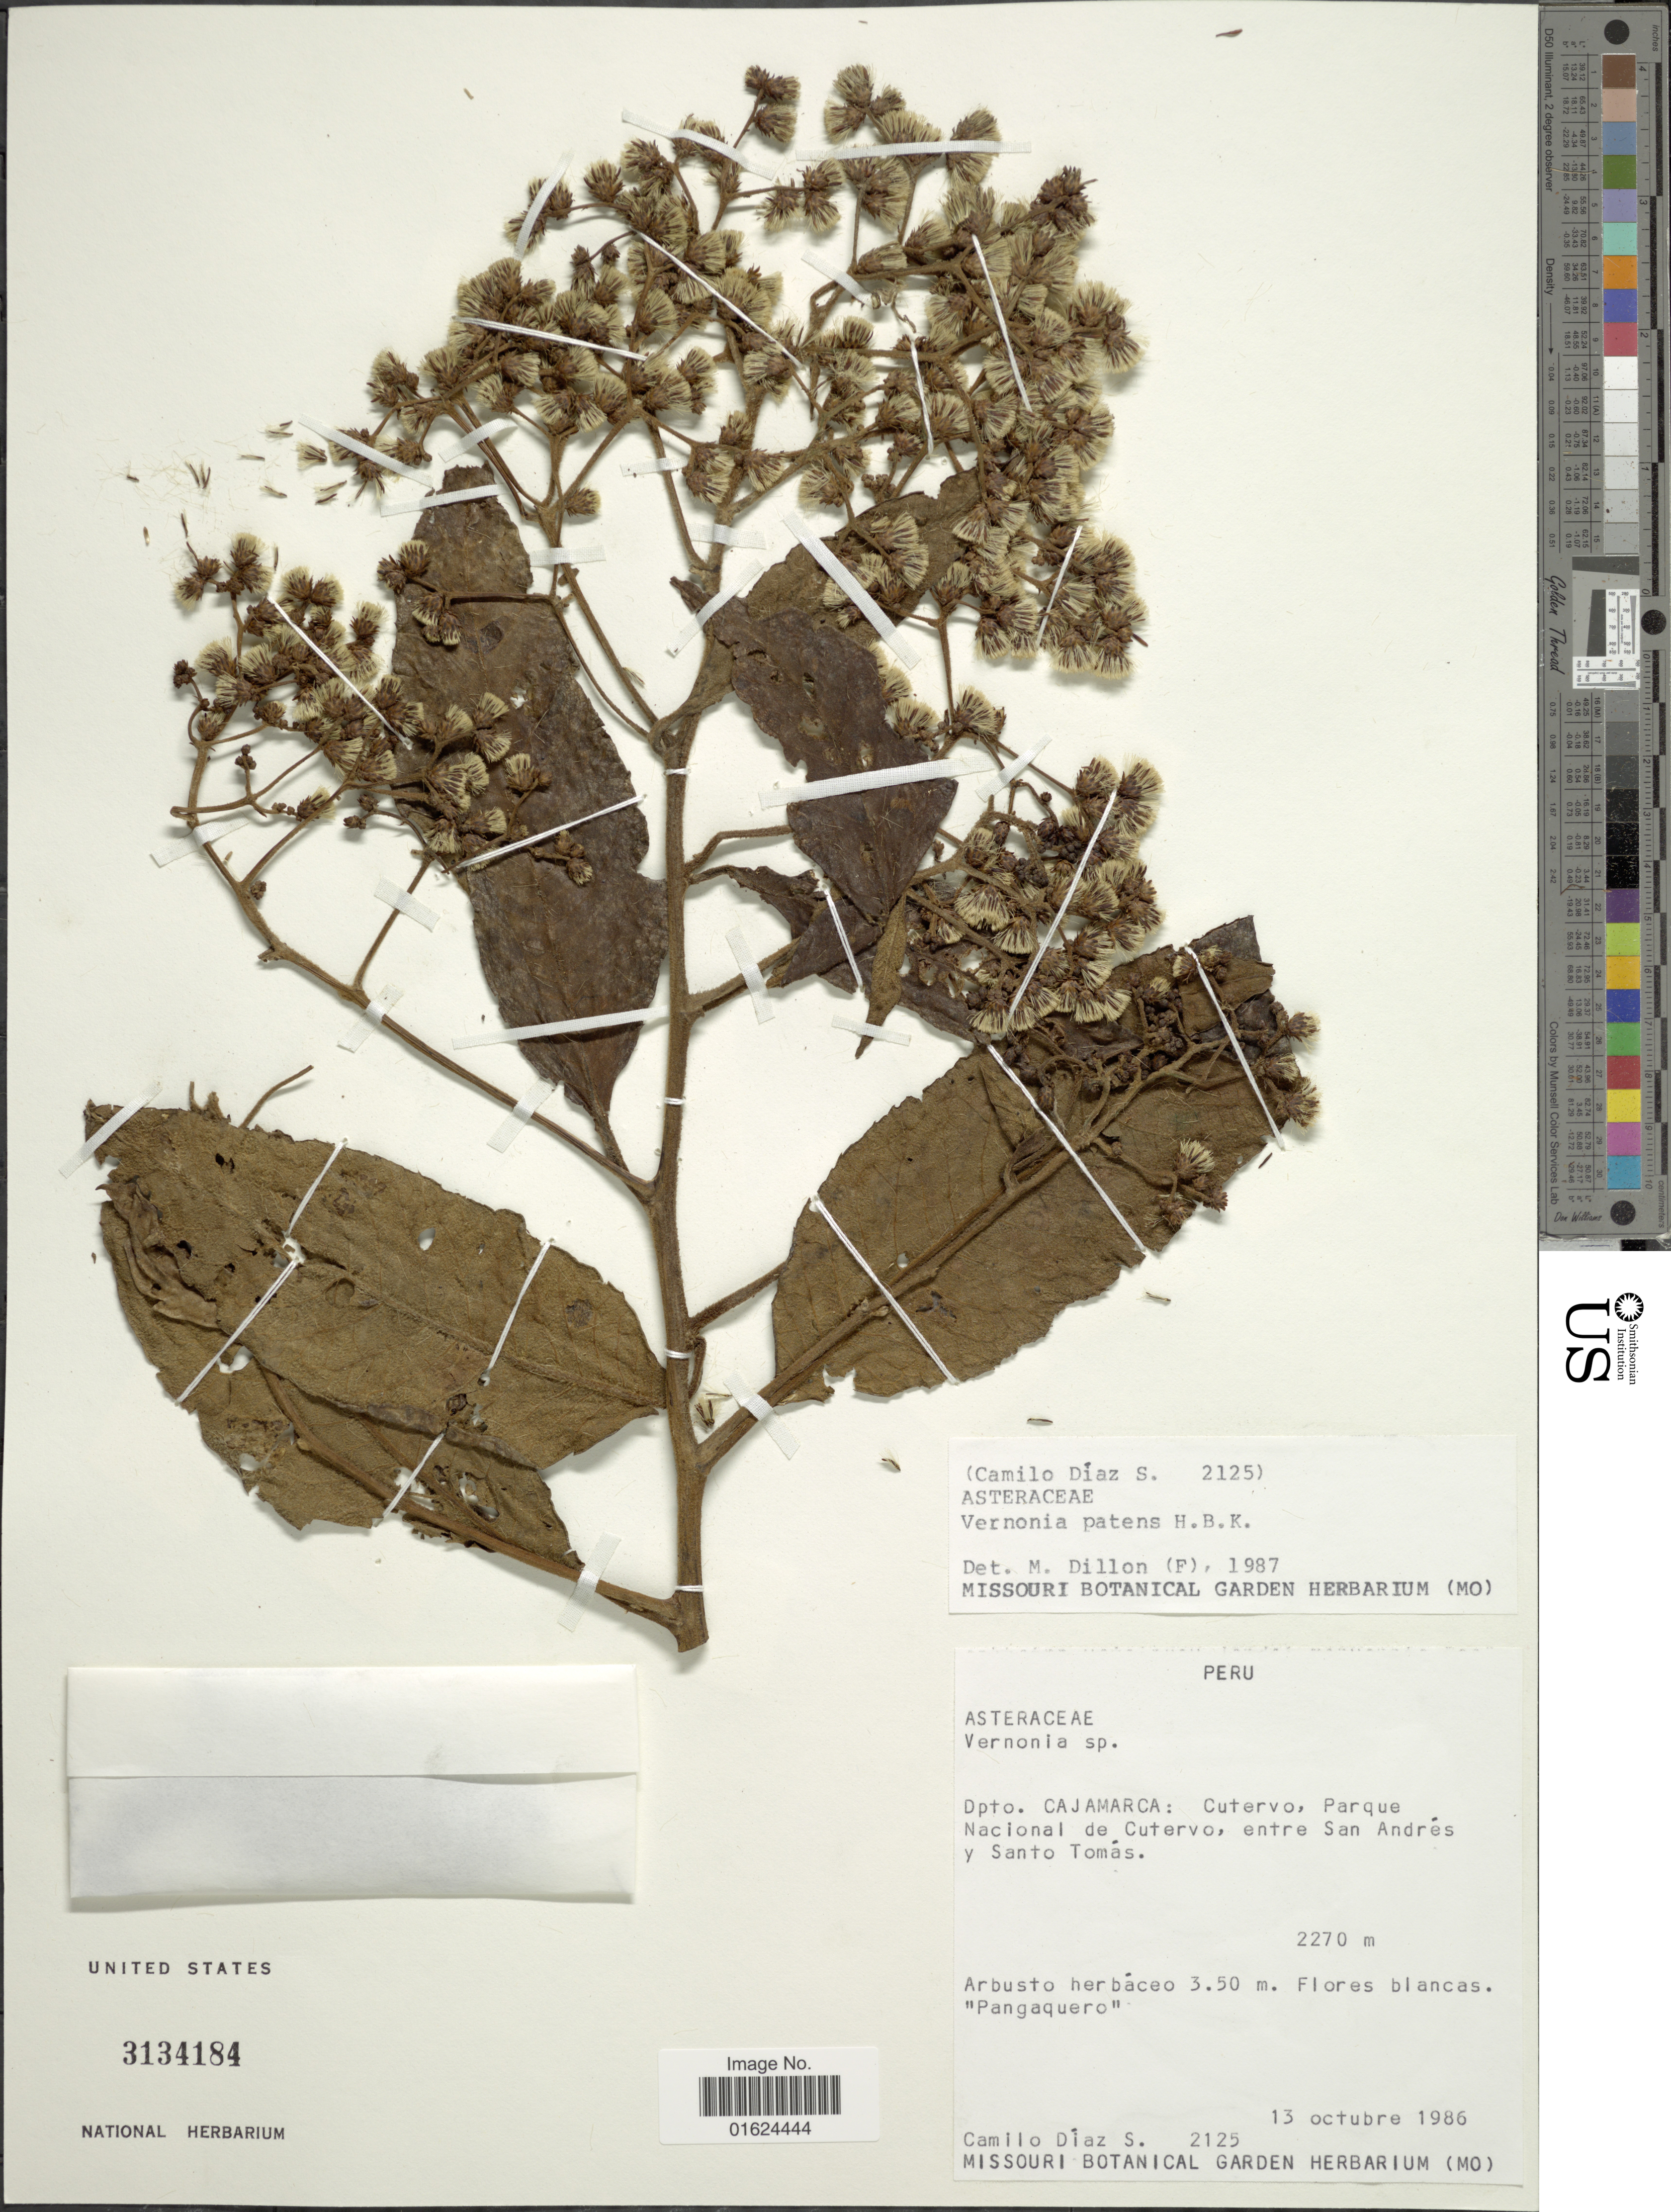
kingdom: Plantae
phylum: Tracheophyta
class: Magnoliopsida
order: Asterales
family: Asteraceae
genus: Vernonanthura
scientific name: Vernonanthura patens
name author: (Kunth) H. Rob.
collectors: C. Díaz S.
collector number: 2125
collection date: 1986-10-13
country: Peru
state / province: Cajamarca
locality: Depto. Cajamarca: Cutervo, Parque Nacional de Cutervo, entre San Andrés y Santo Tomás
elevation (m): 2270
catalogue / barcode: US 3134184